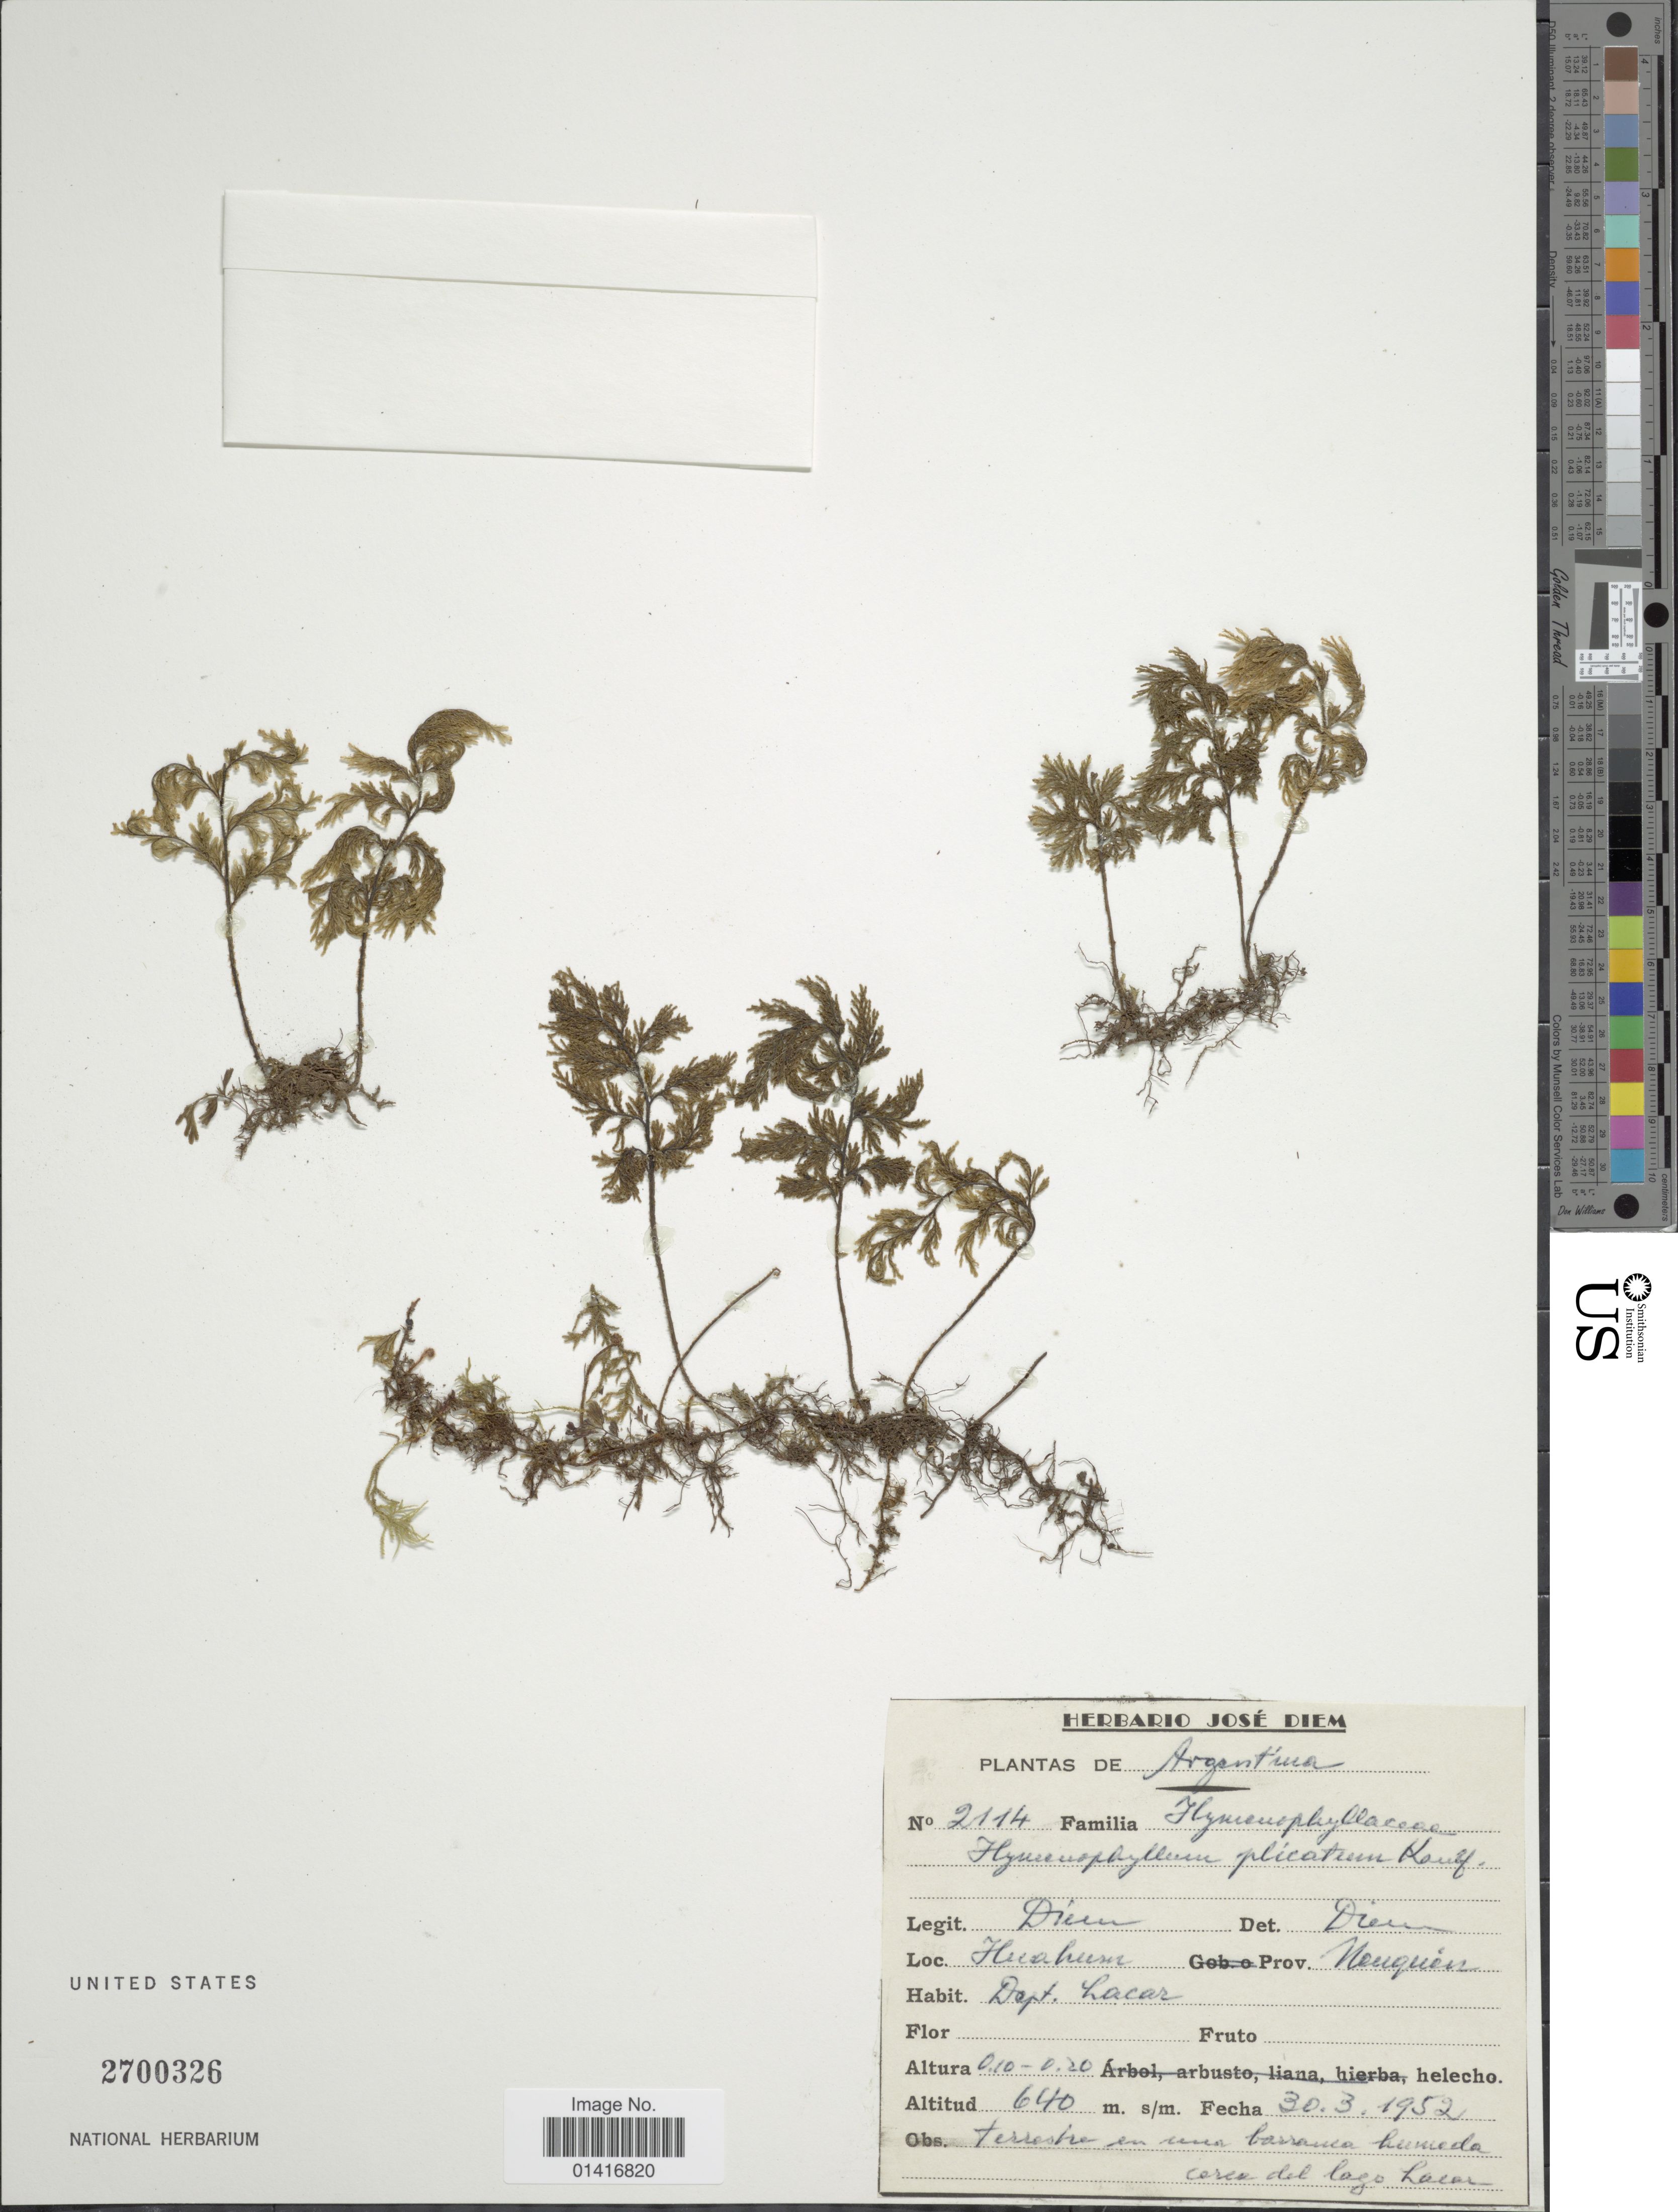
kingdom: Plantae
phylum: Tracheophyta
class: Polypodiopsida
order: Hymenophyllales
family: Hymenophyllaceae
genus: Hymenophyllum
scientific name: Hymenophyllum plicatum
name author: Kaulf.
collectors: J. Diem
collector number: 2114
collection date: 1952-03-30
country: Argentina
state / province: Neuquen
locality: Huahum. Dept. Lacar. Terrestre en una barranca humeda cerca del lago Lacar.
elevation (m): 640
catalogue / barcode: US 2700326